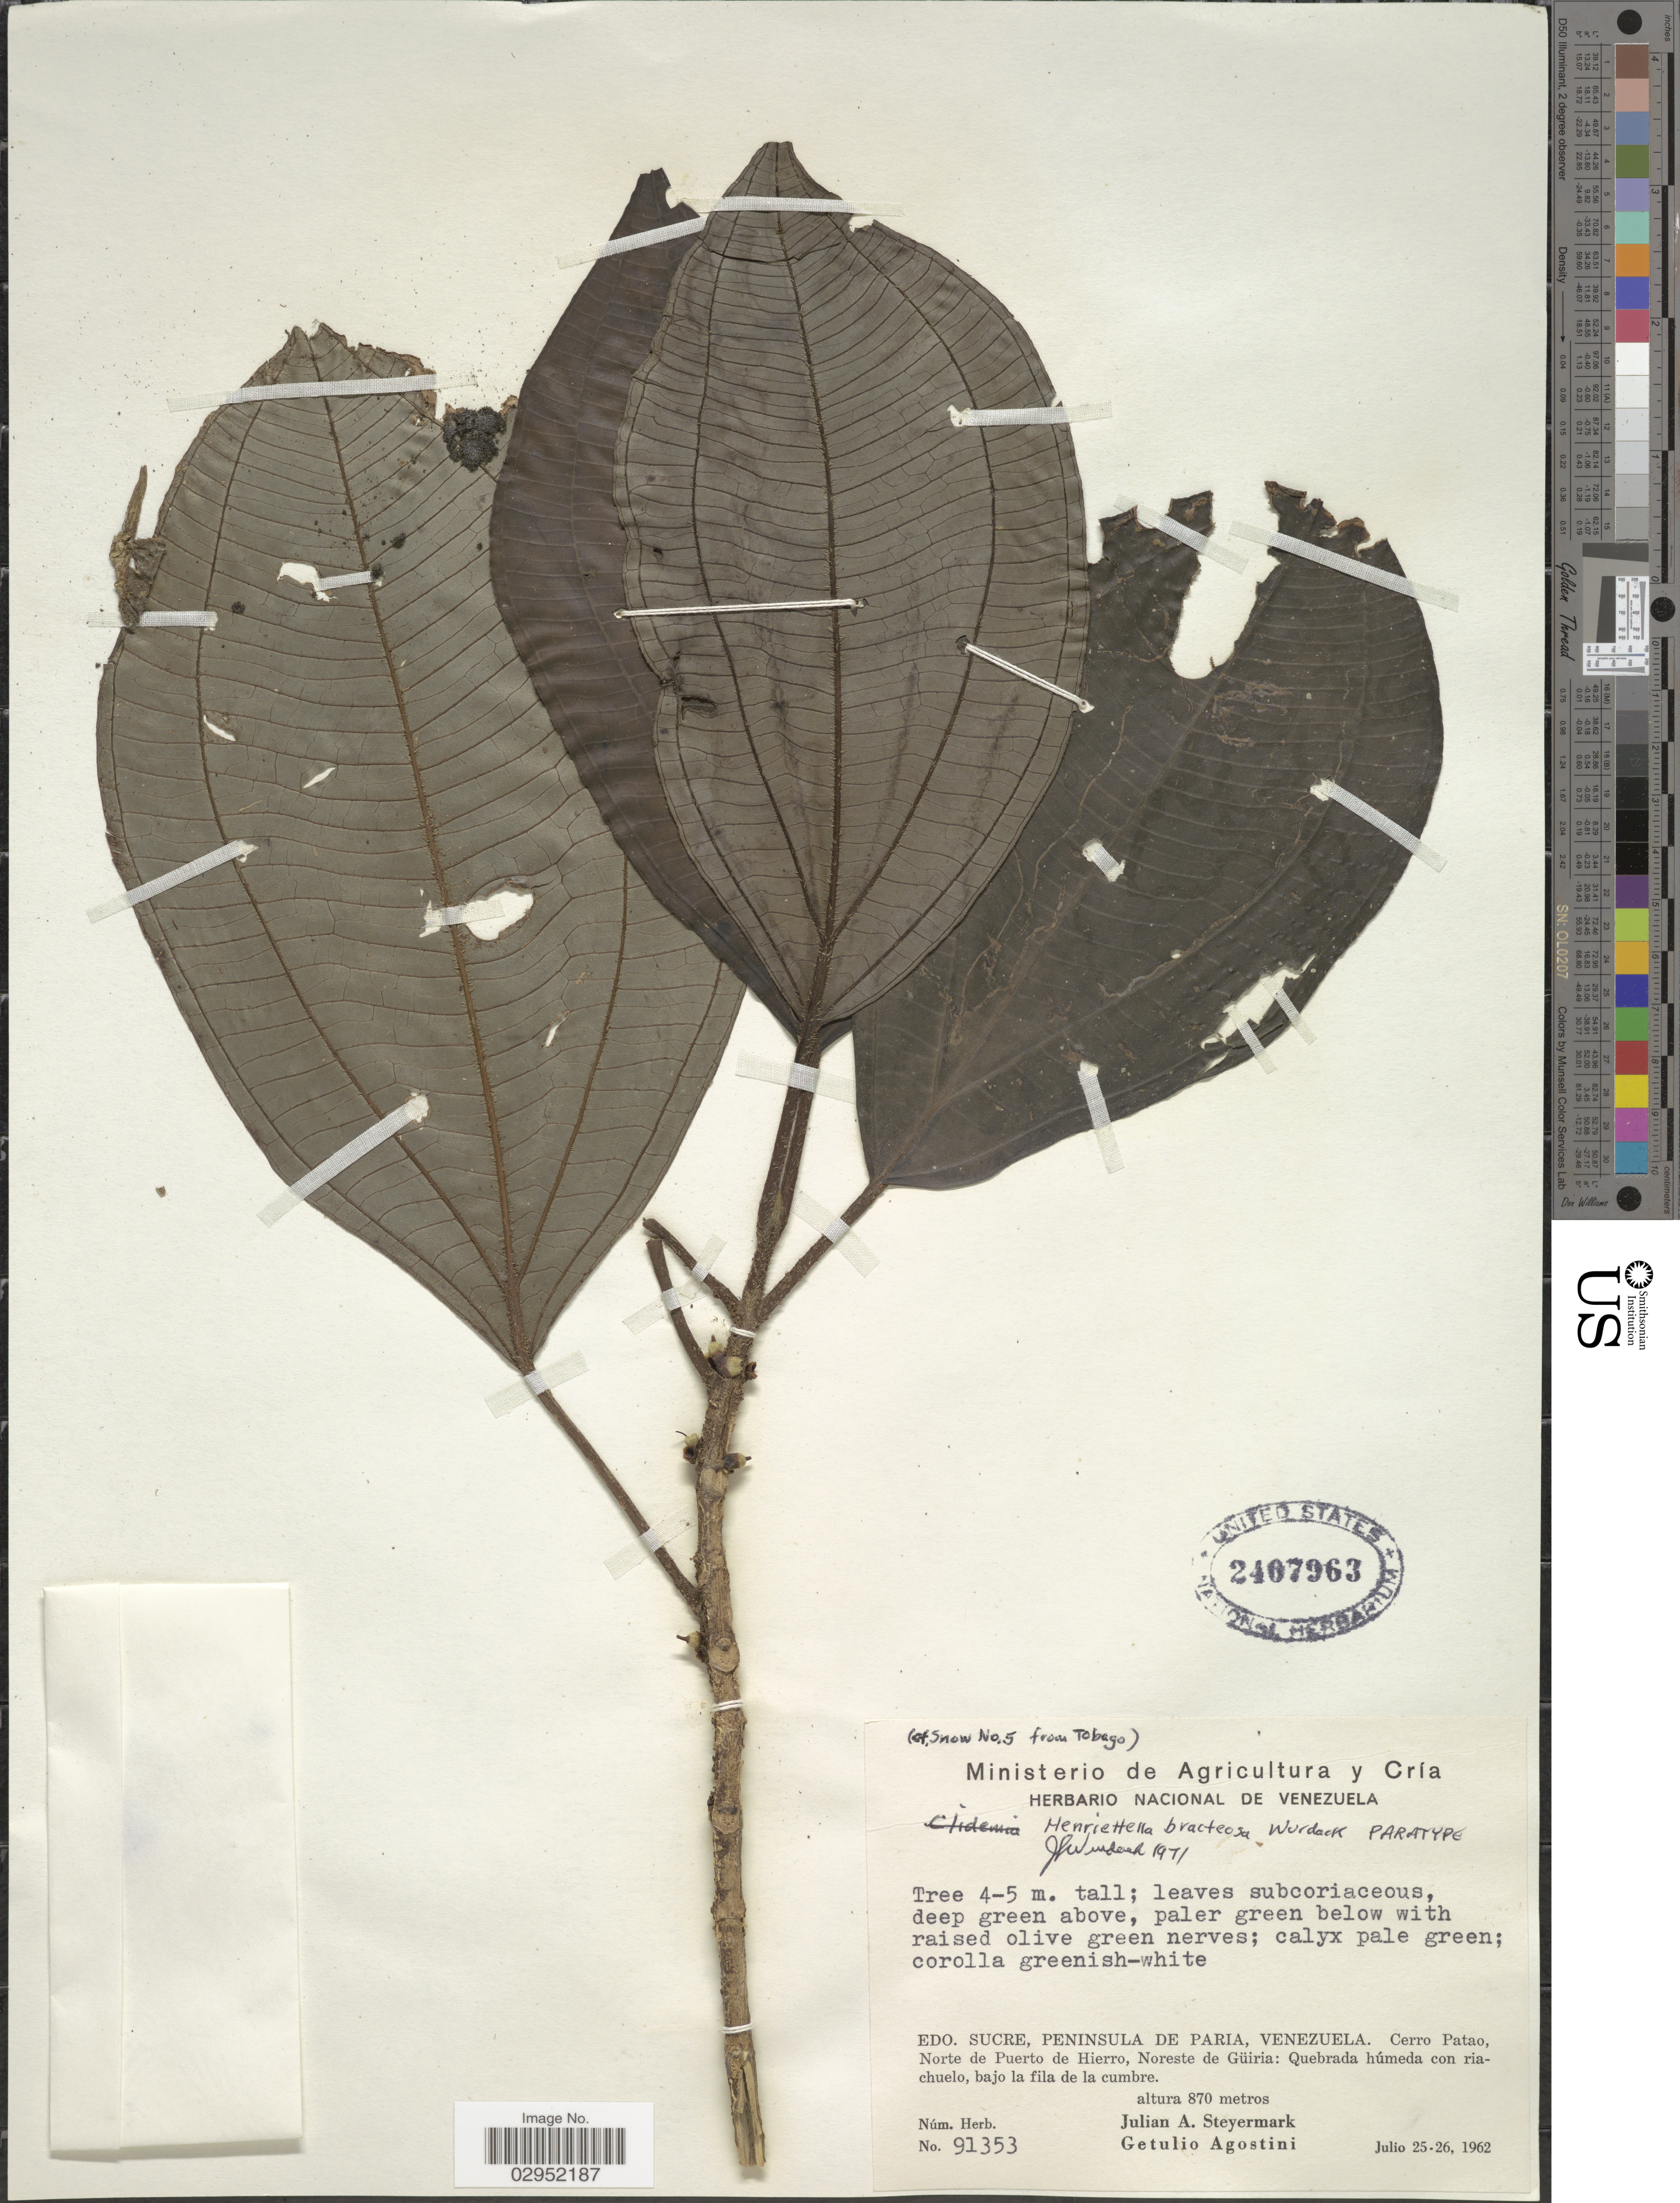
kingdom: Plantae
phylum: Tracheophyta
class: Magnoliopsida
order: Myrtales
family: Melastomataceae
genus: Henriettea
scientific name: Henriettea bracteosa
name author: (Wurdack) Penneys et al.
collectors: J. Steyermark & G. Agostini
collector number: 91353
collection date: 1962-07-25/1962-07-26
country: Venezuela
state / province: Sucre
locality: Peninsula de Paria. Cerro Patao, Norte de Puerto de Hierro, Noreste de Güiria: Quebrada húmeda con riachuelo, bajo la fila de la cumbre.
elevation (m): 870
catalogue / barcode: US 2407963